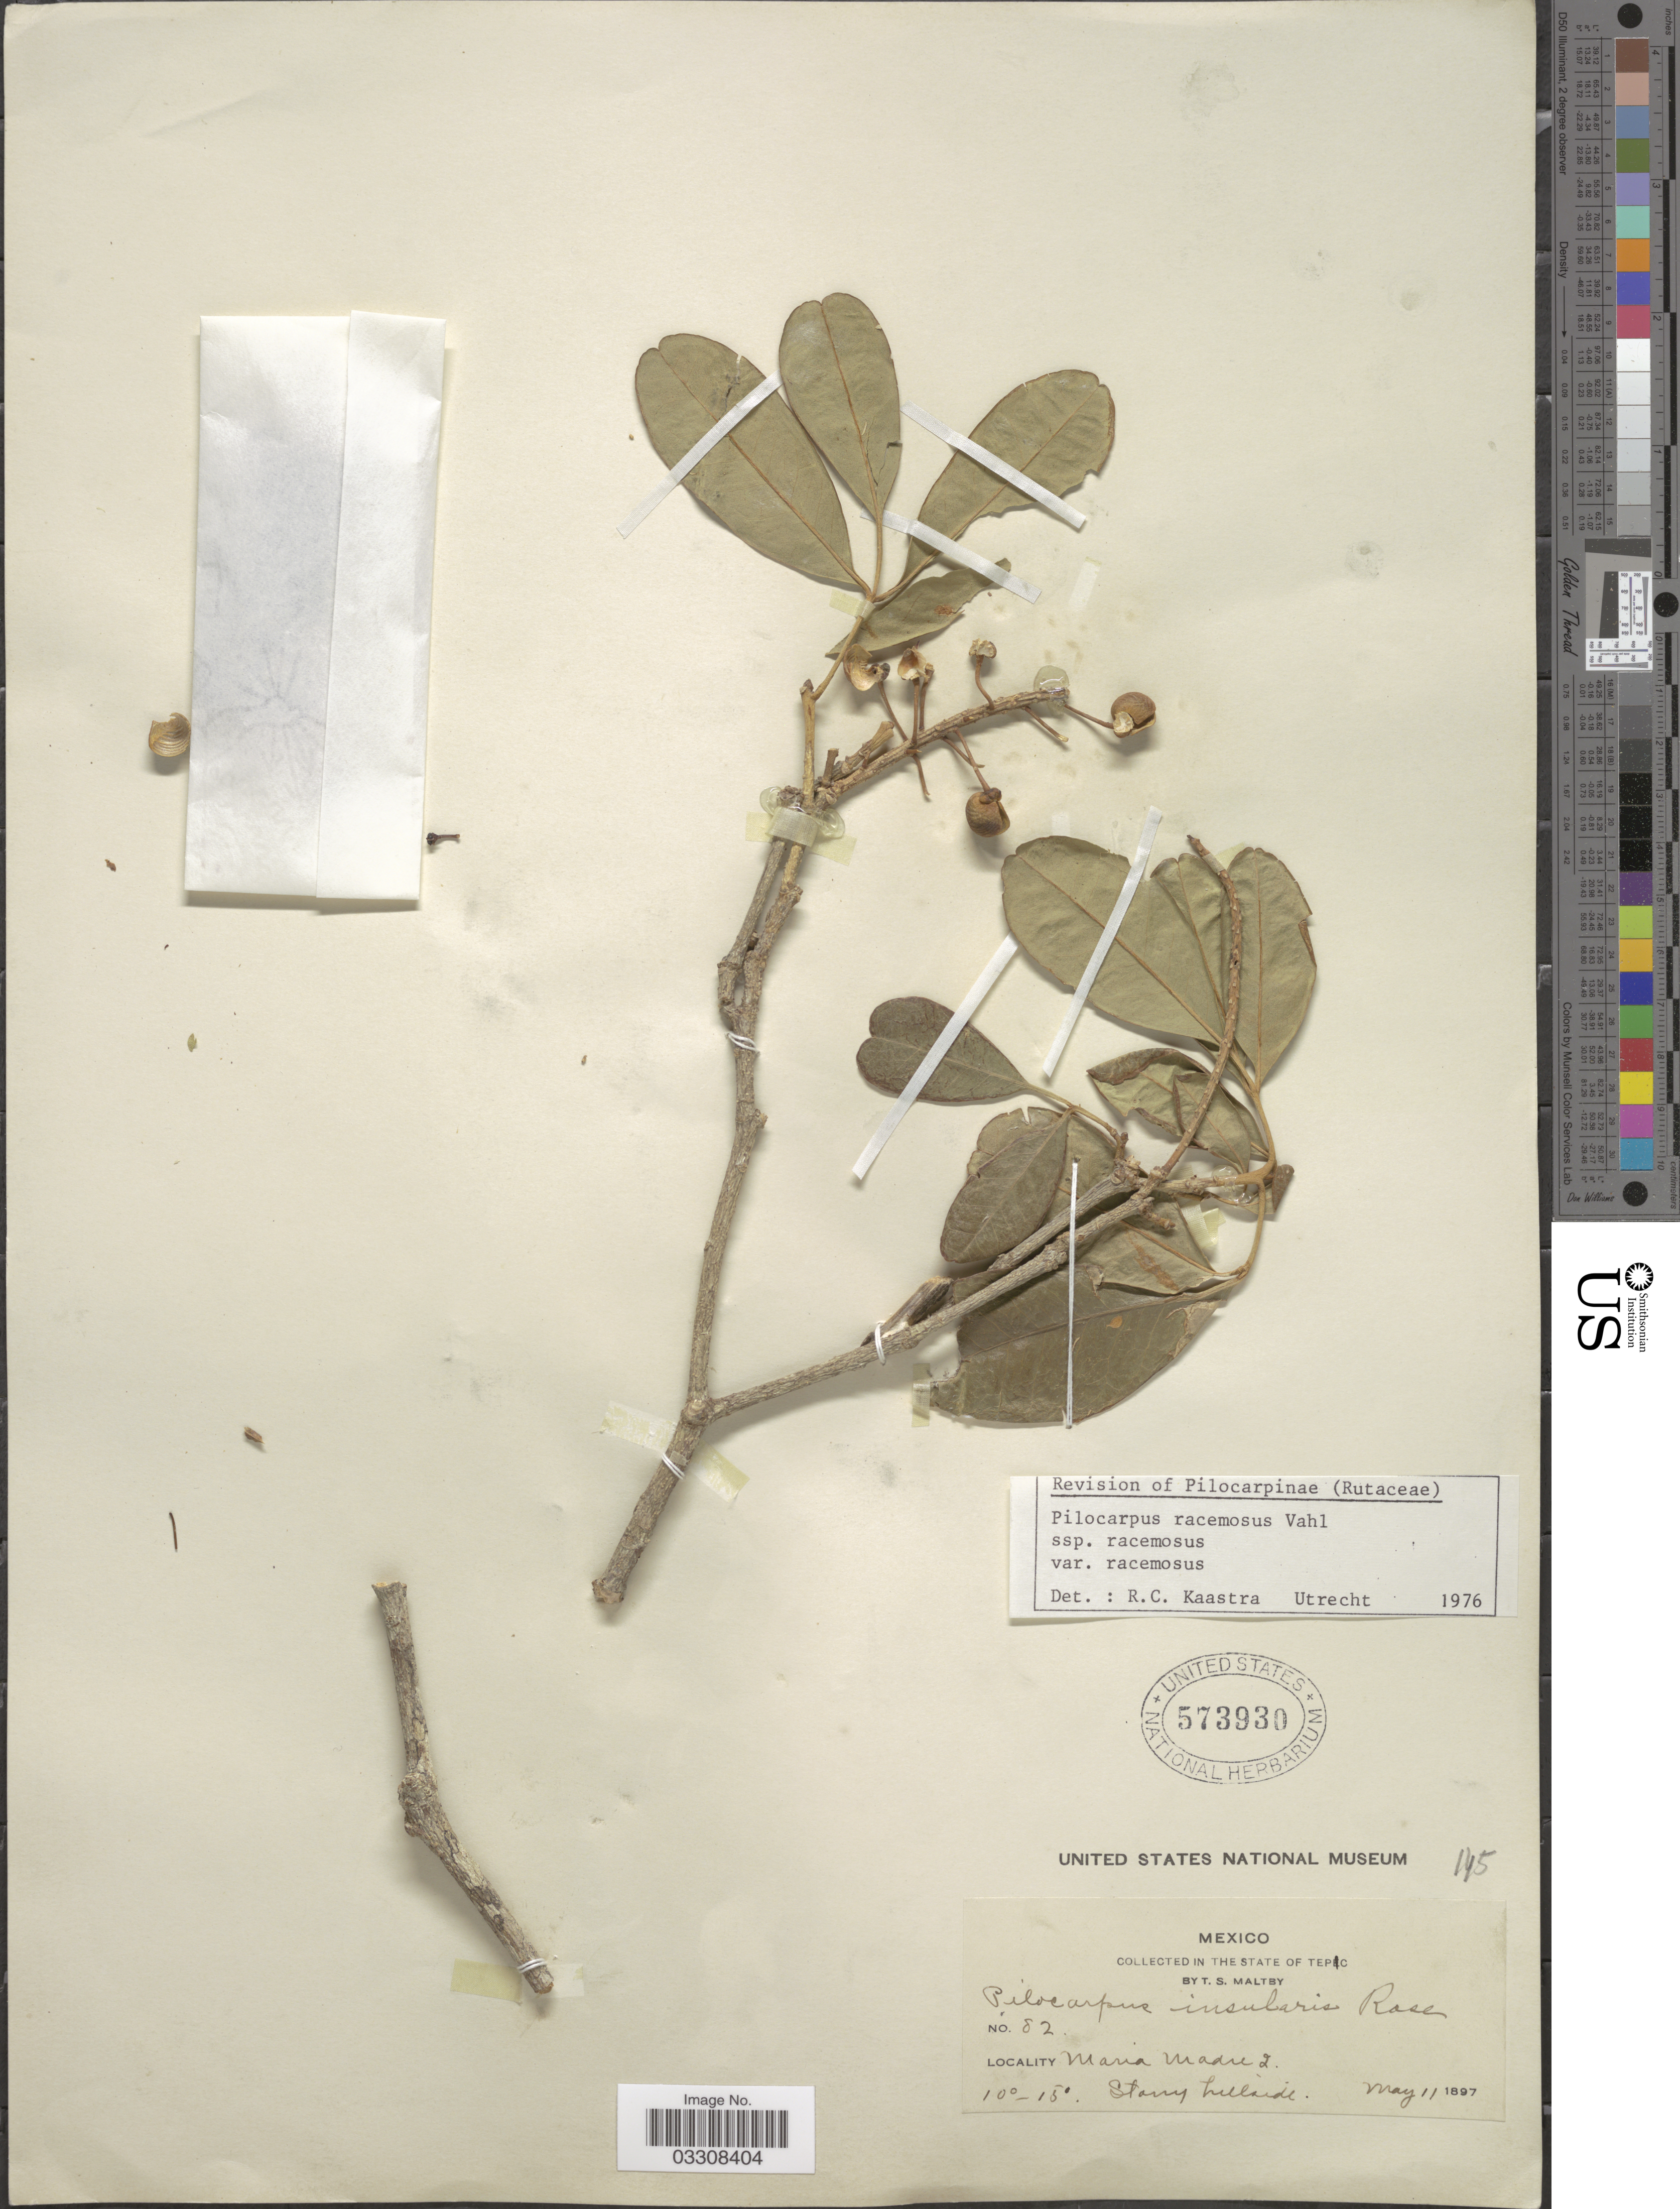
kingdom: Plantae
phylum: Tracheophyta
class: Magnoliopsida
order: Sapindales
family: Rutaceae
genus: Pilocarpus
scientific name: Pilocarpus racemosus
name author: Vahl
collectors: T. S. Maltby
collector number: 82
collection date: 1897-05-11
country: Mexico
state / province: Nayarit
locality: In the State of Tepic. Maria Madre I.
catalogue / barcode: US 573930